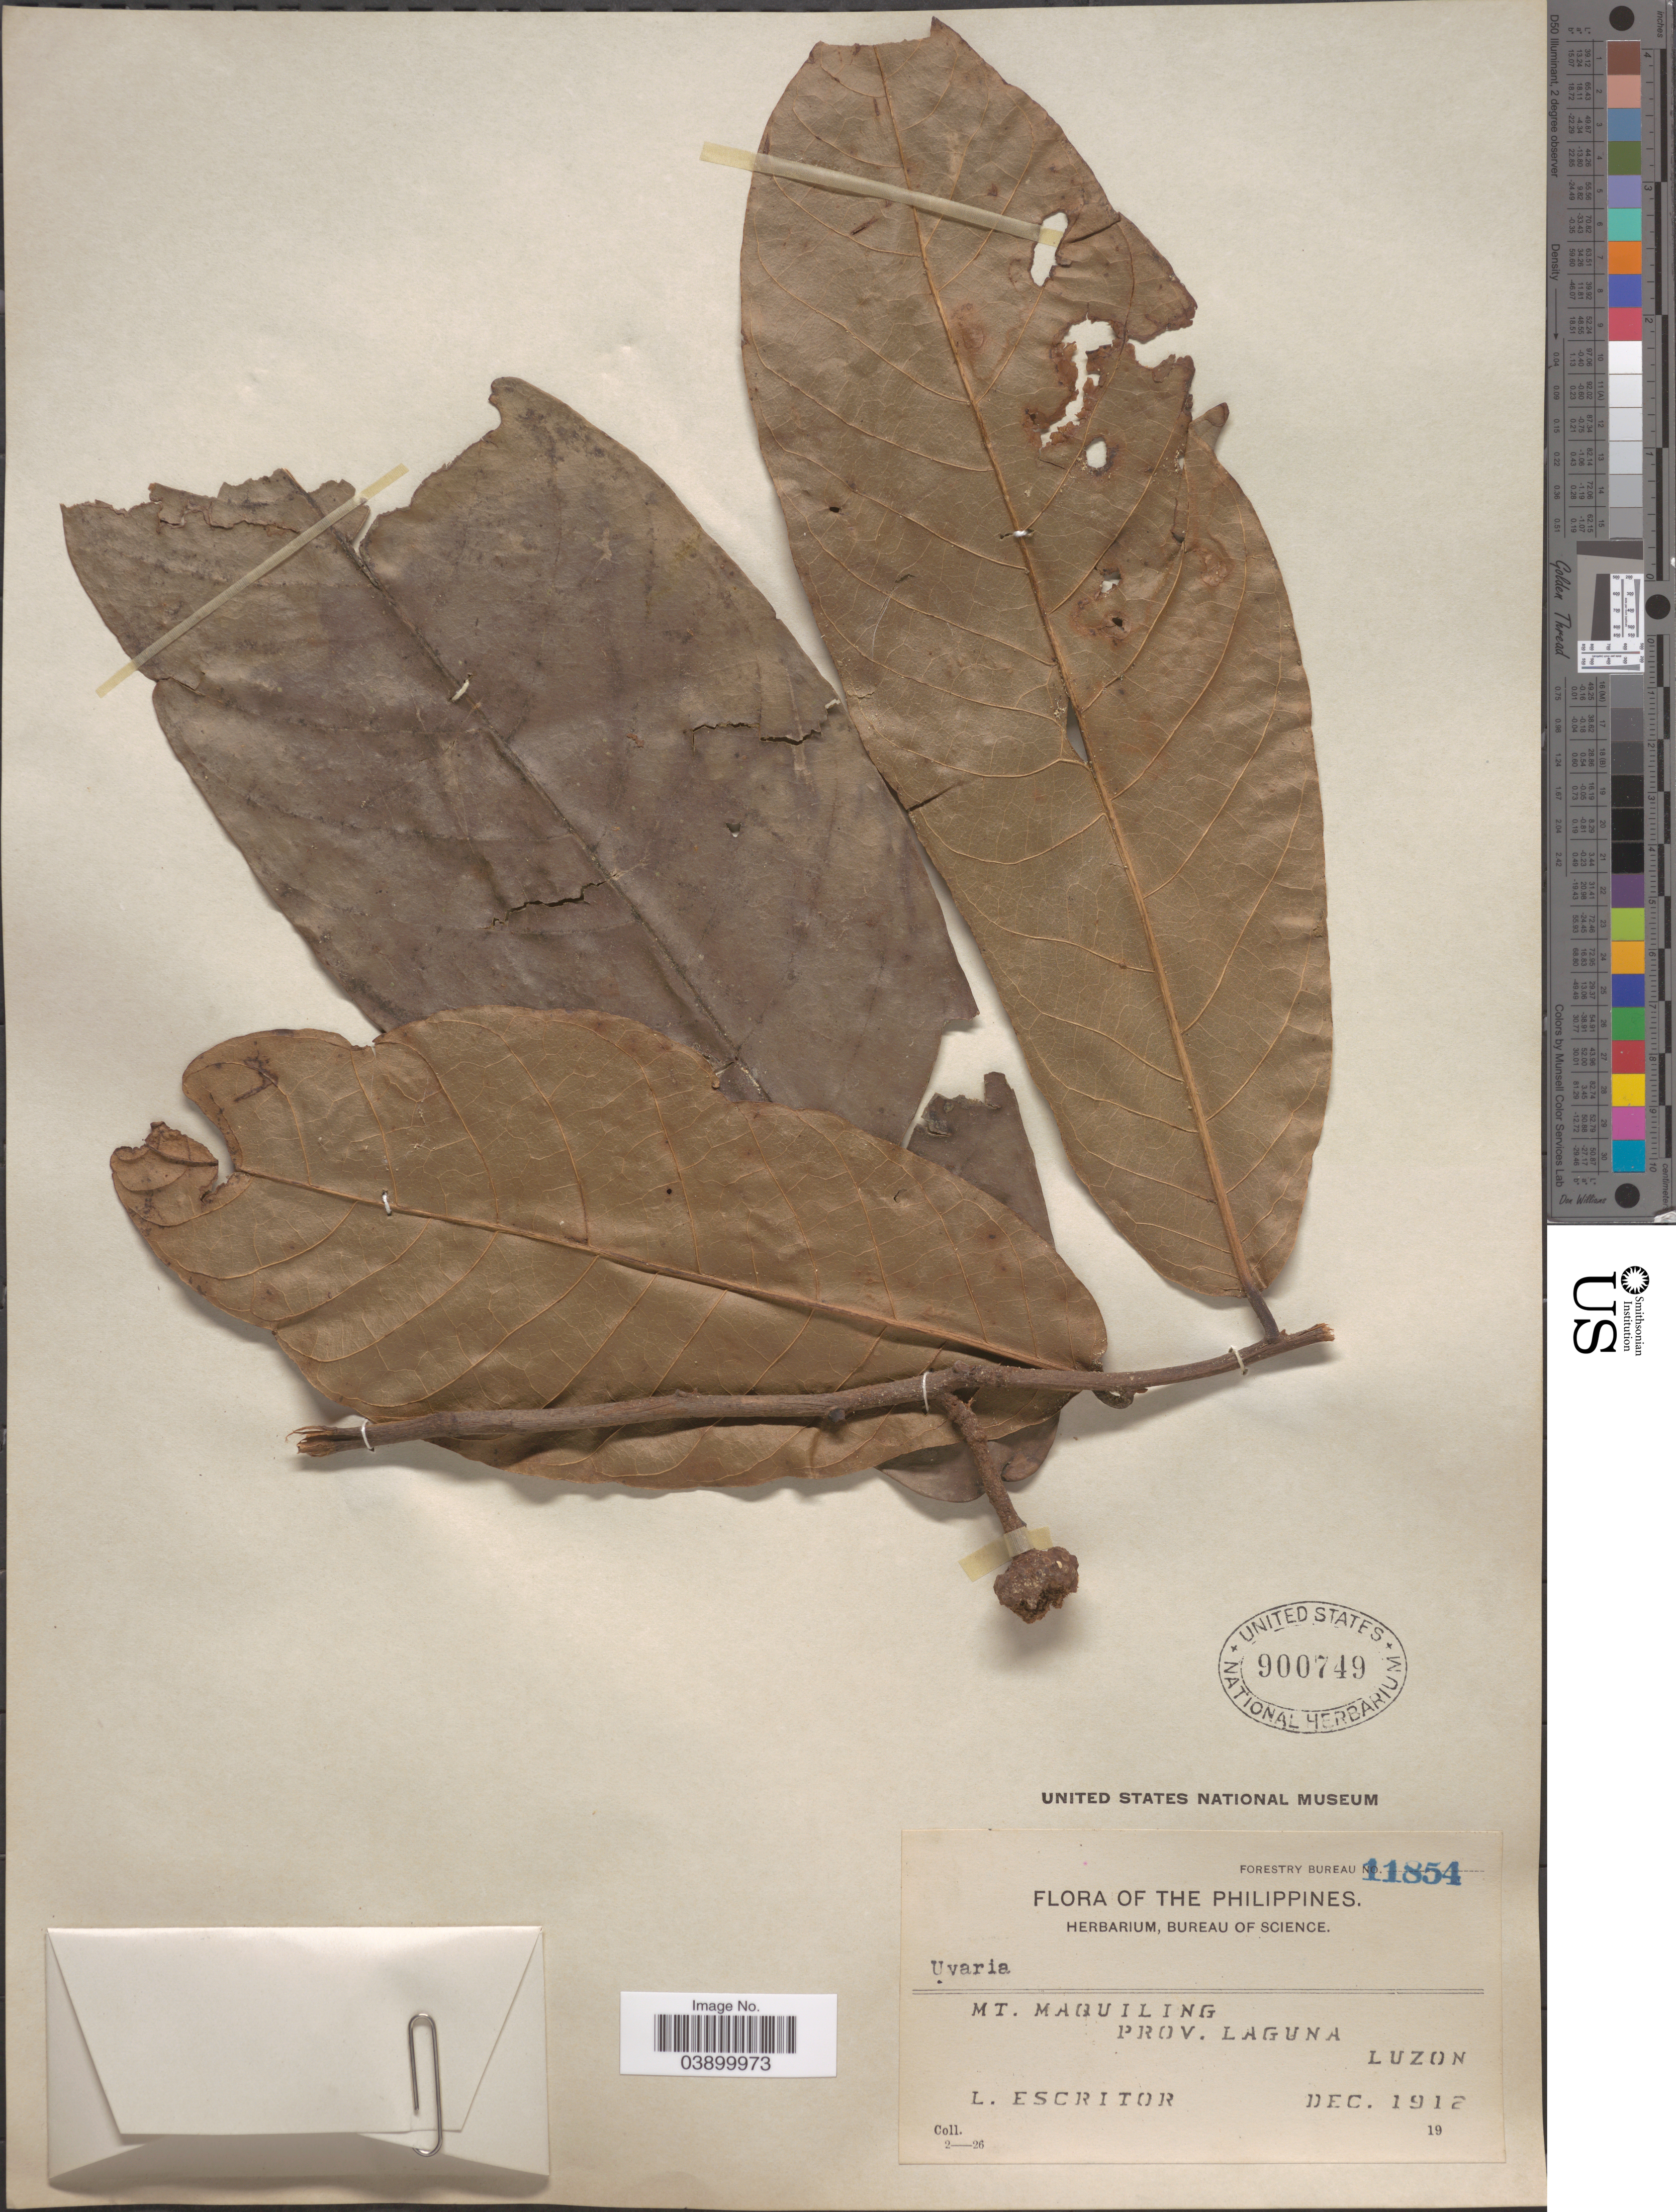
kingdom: Plantae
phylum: Tracheophyta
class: Magnoliopsida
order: Magnoliales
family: Annonaceae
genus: Uvaria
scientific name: Uvaria sp.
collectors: L. Escritor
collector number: Forestry Bureau 11854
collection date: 1912-12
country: Philippines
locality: Mt. Maquiling. Prov. Laguna. Luzon.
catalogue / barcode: US 900749